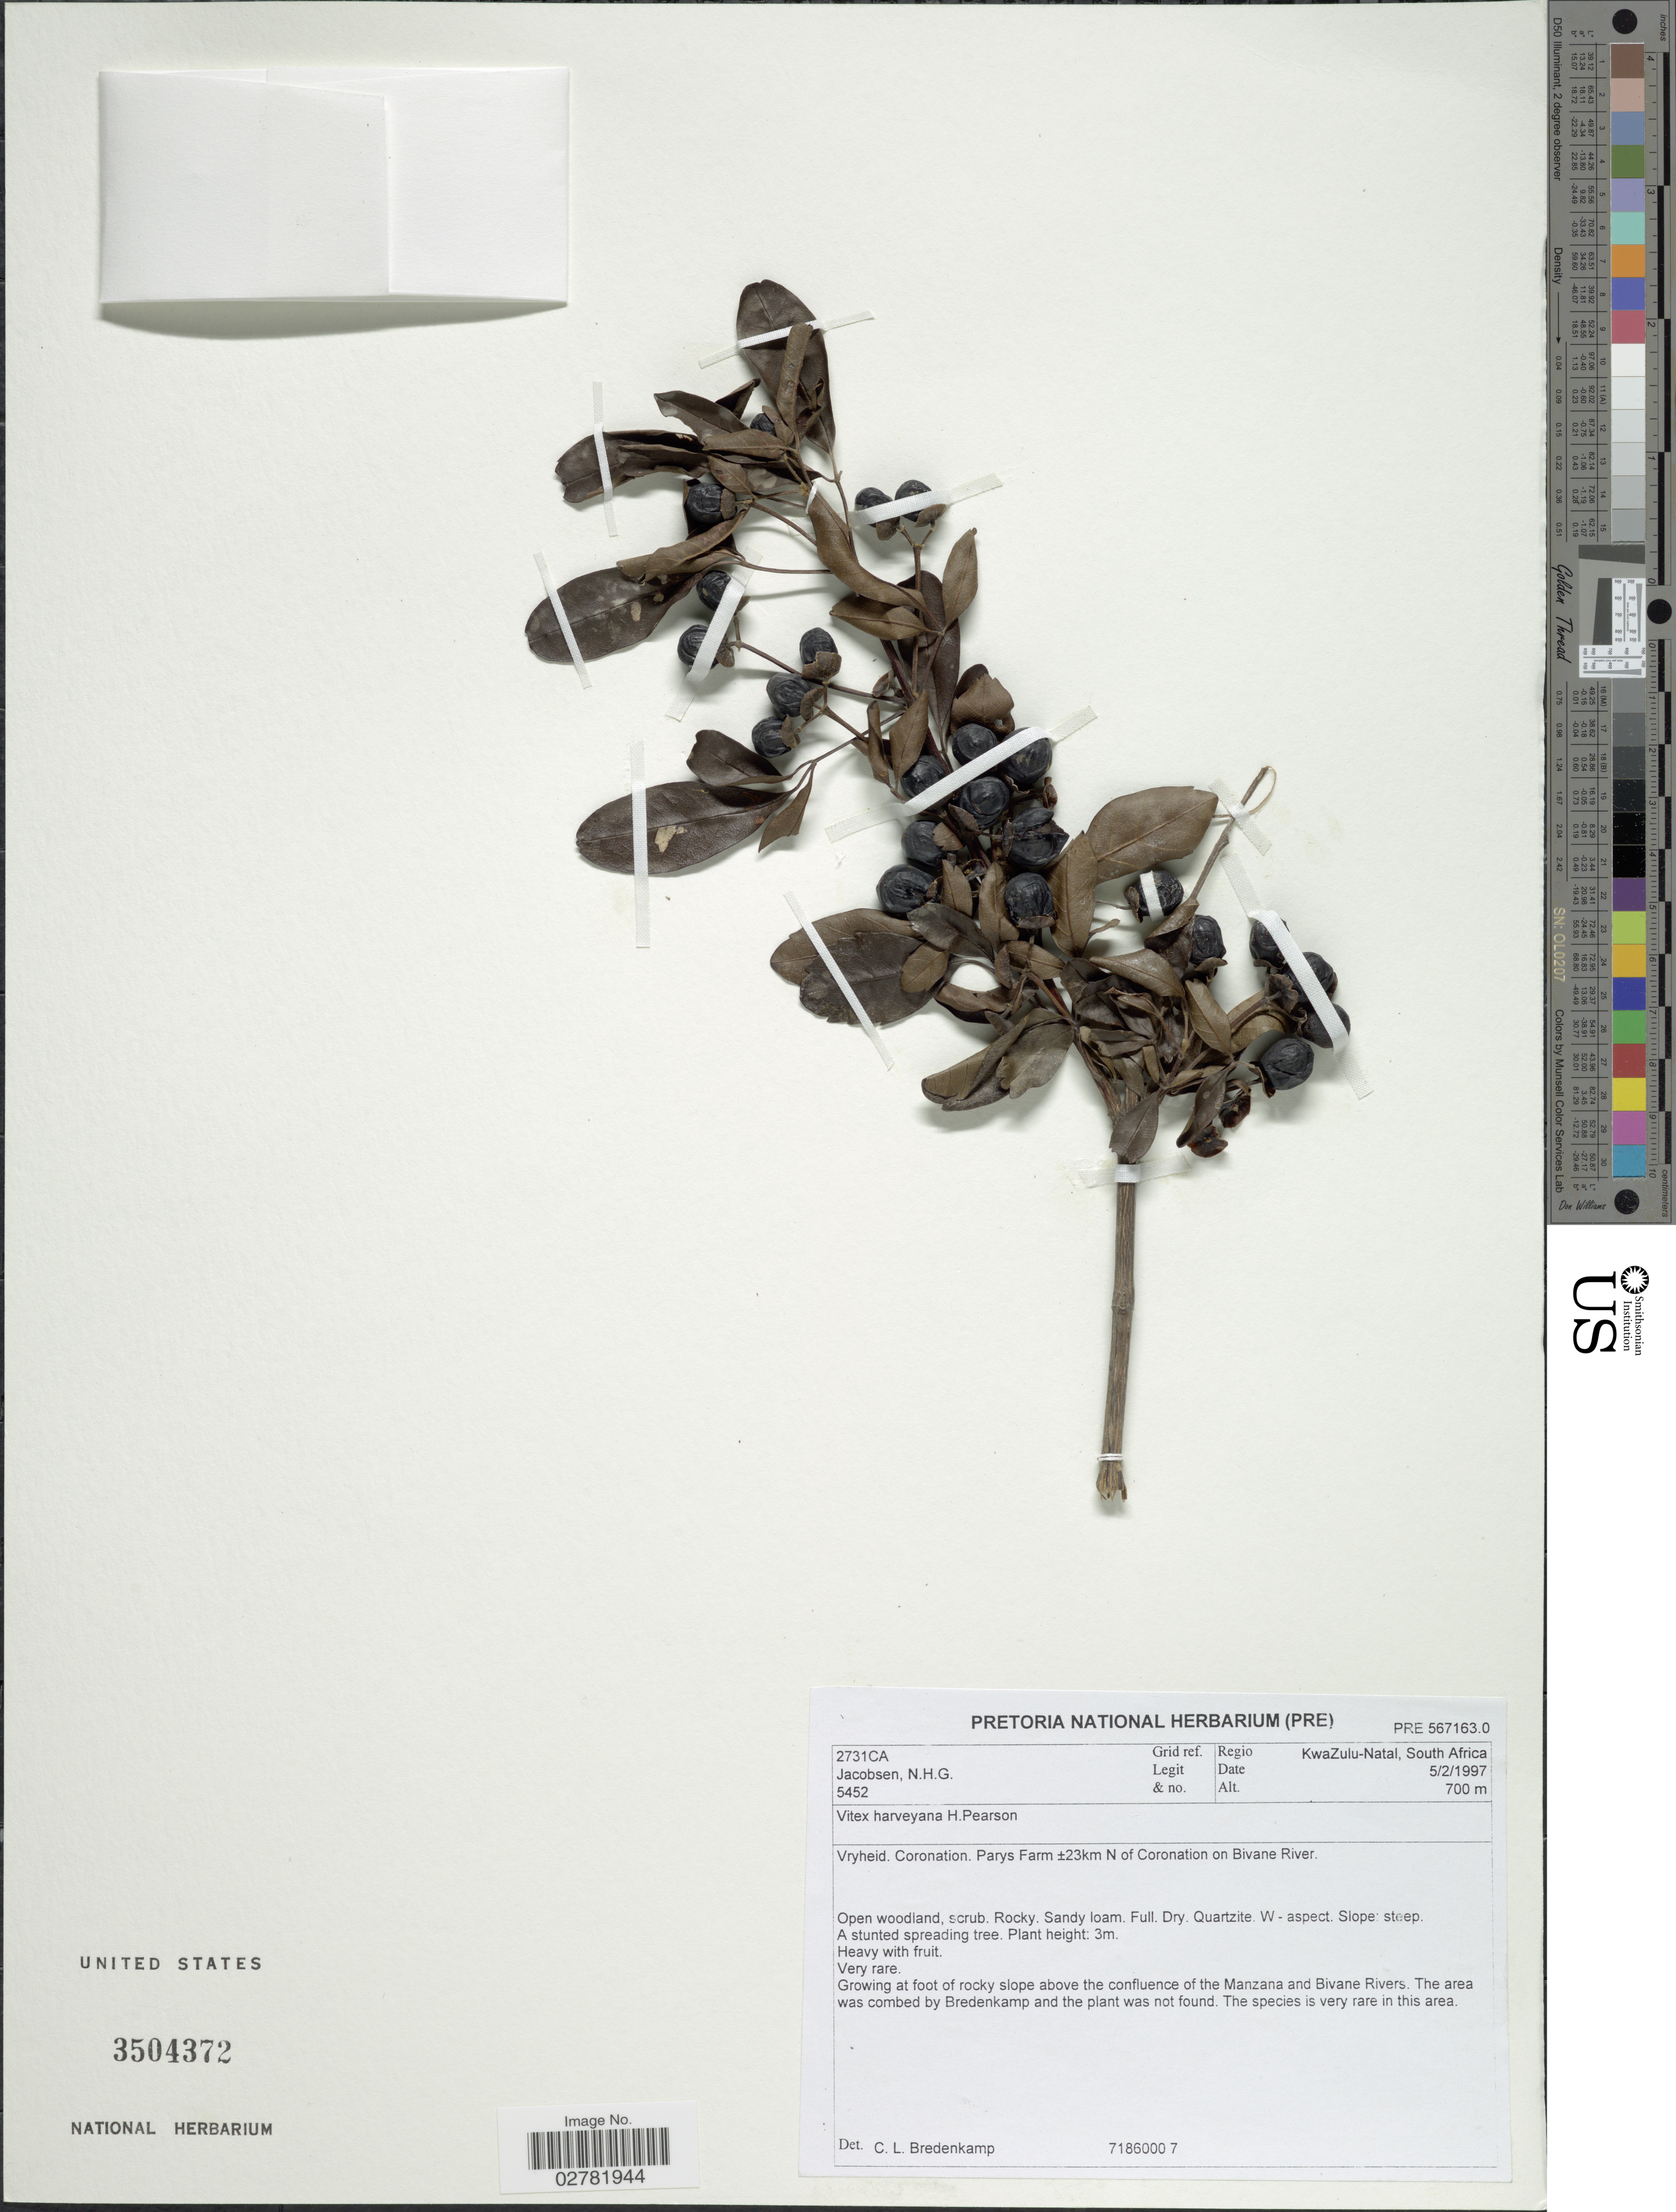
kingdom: Plantae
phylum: Tracheophyta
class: Magnoliopsida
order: Lamiales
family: Lamiaceae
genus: Vitex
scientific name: Vitex harveyana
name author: H. Pearson in Dyer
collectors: N. Jacobsen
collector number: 5452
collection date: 1997-02-05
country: South Africa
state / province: KwaZulu-Natal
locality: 2731CA Grid ref. Vryheid. Coronation. Parys Farm ±23km N of Coronation on Bivane River. Growing at foot of rocky slope above the confluence of the Manzana and Bivane Rivers.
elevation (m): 700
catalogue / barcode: US 3504372